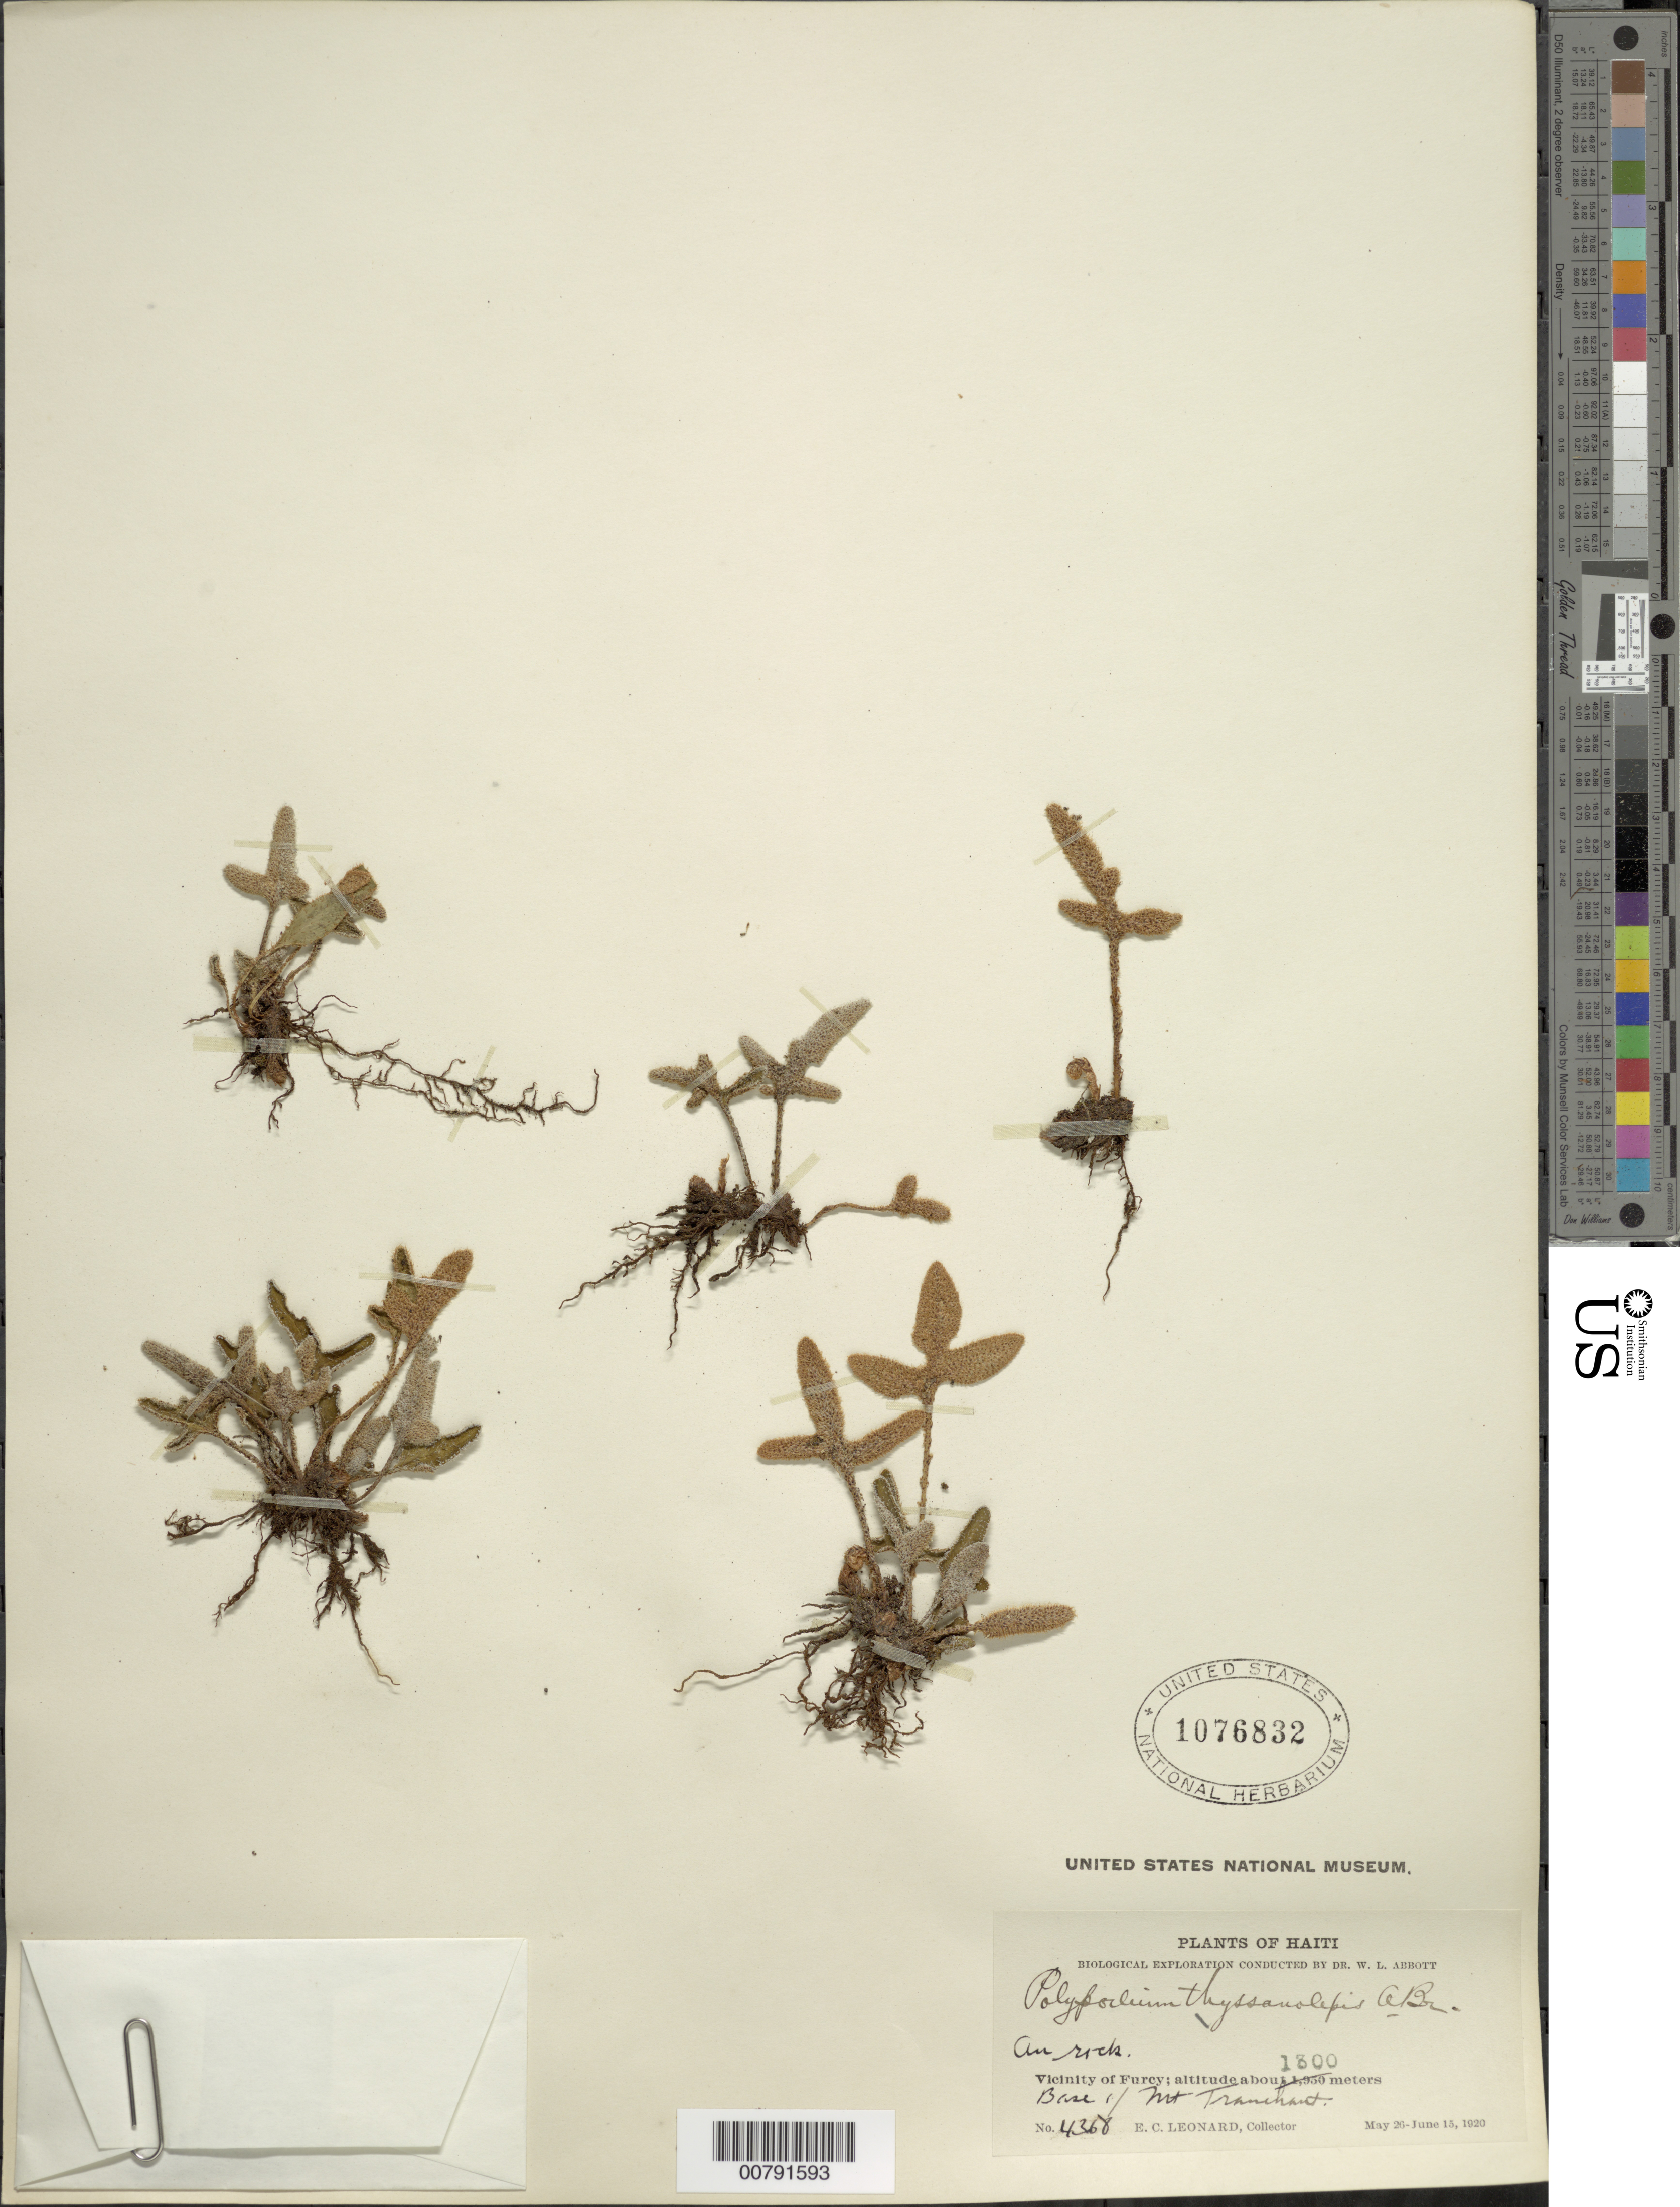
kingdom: Plantae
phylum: Tracheophyta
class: Polypodiopsida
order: Polypodiales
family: Polypodiaceae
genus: Pleopeltis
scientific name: Pleopeltis thyssanolepis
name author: (A. Braun ex Klotzsch) E.G. Andrews & Windham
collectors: E. C. Leonard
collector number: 4368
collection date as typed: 26 May 1920 15 Jun 1920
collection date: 1920-05-26/1920-06-15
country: Haiti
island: Hispaniola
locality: Furcy vicinity, base of Mt. Tranchant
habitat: On rock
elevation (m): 1300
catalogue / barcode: US 1076832